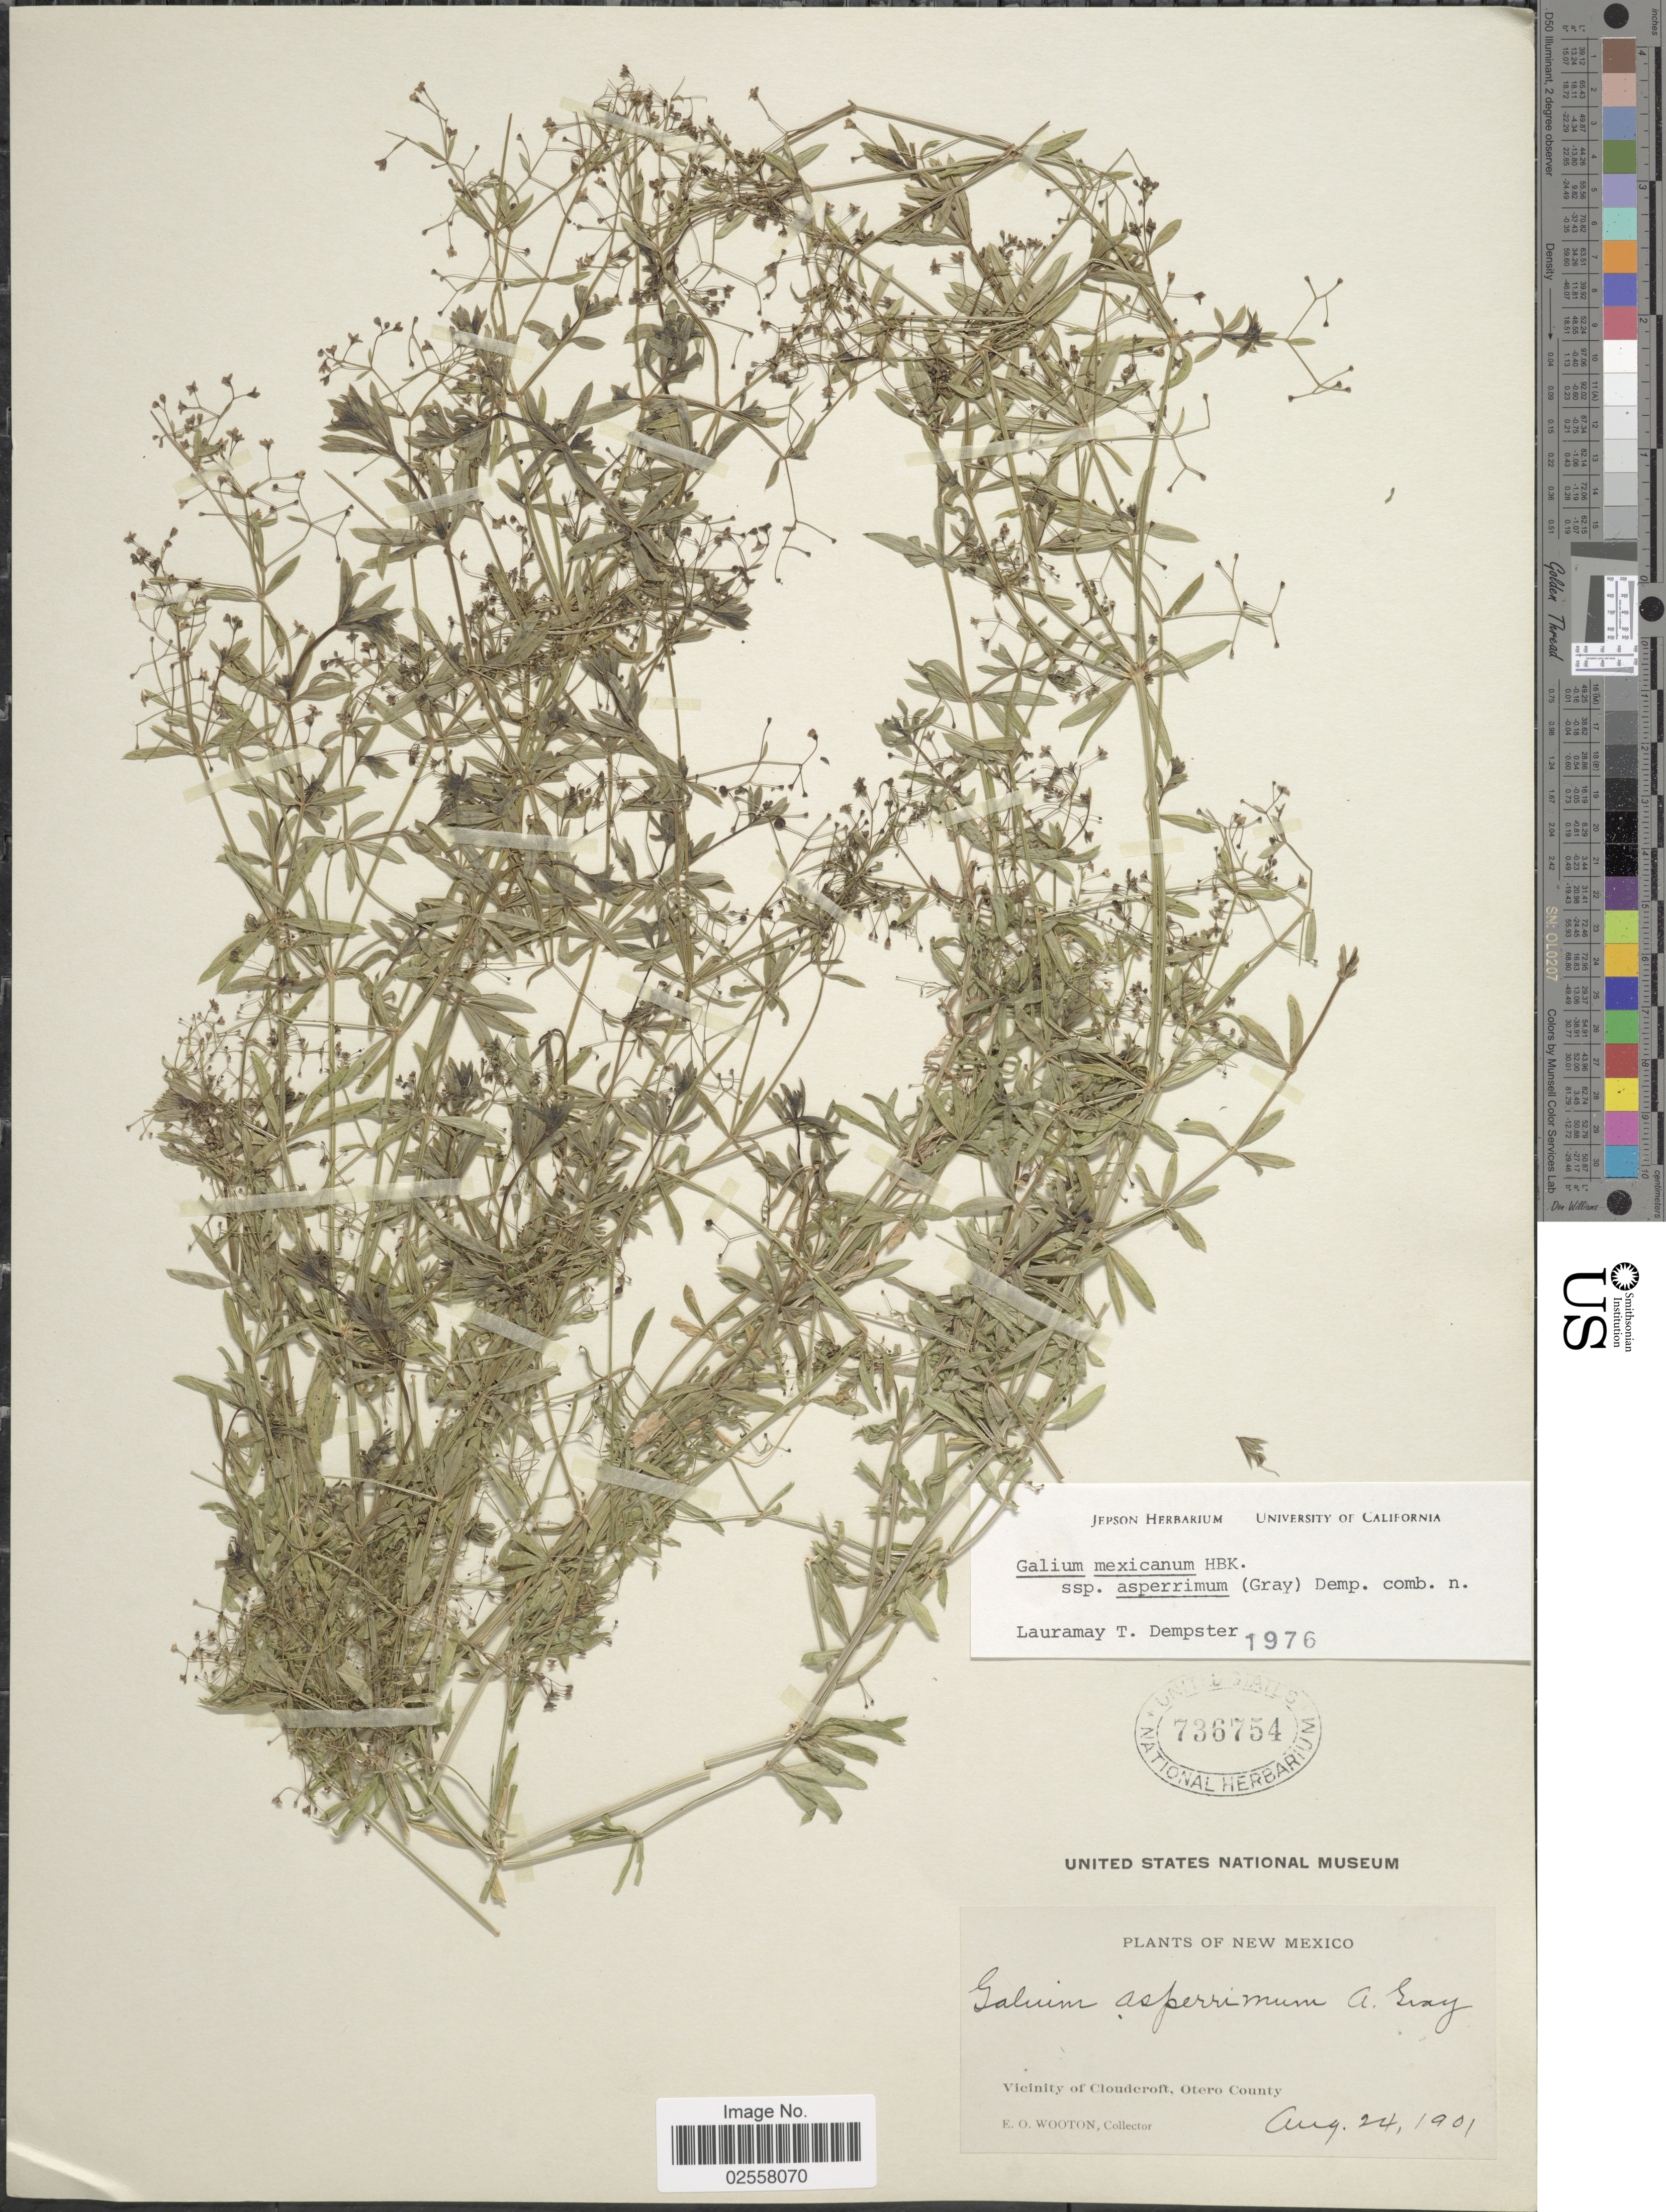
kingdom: Plantae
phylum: Tracheophyta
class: Magnoliopsida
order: Gentianales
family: Rubiaceae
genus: Galium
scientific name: Galium mexicanum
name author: Kunth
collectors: E. O. Wooton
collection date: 1901-08-24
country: United States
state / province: New Mexico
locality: Vicinity of Cloudcroft, Otero County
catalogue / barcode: US 736754